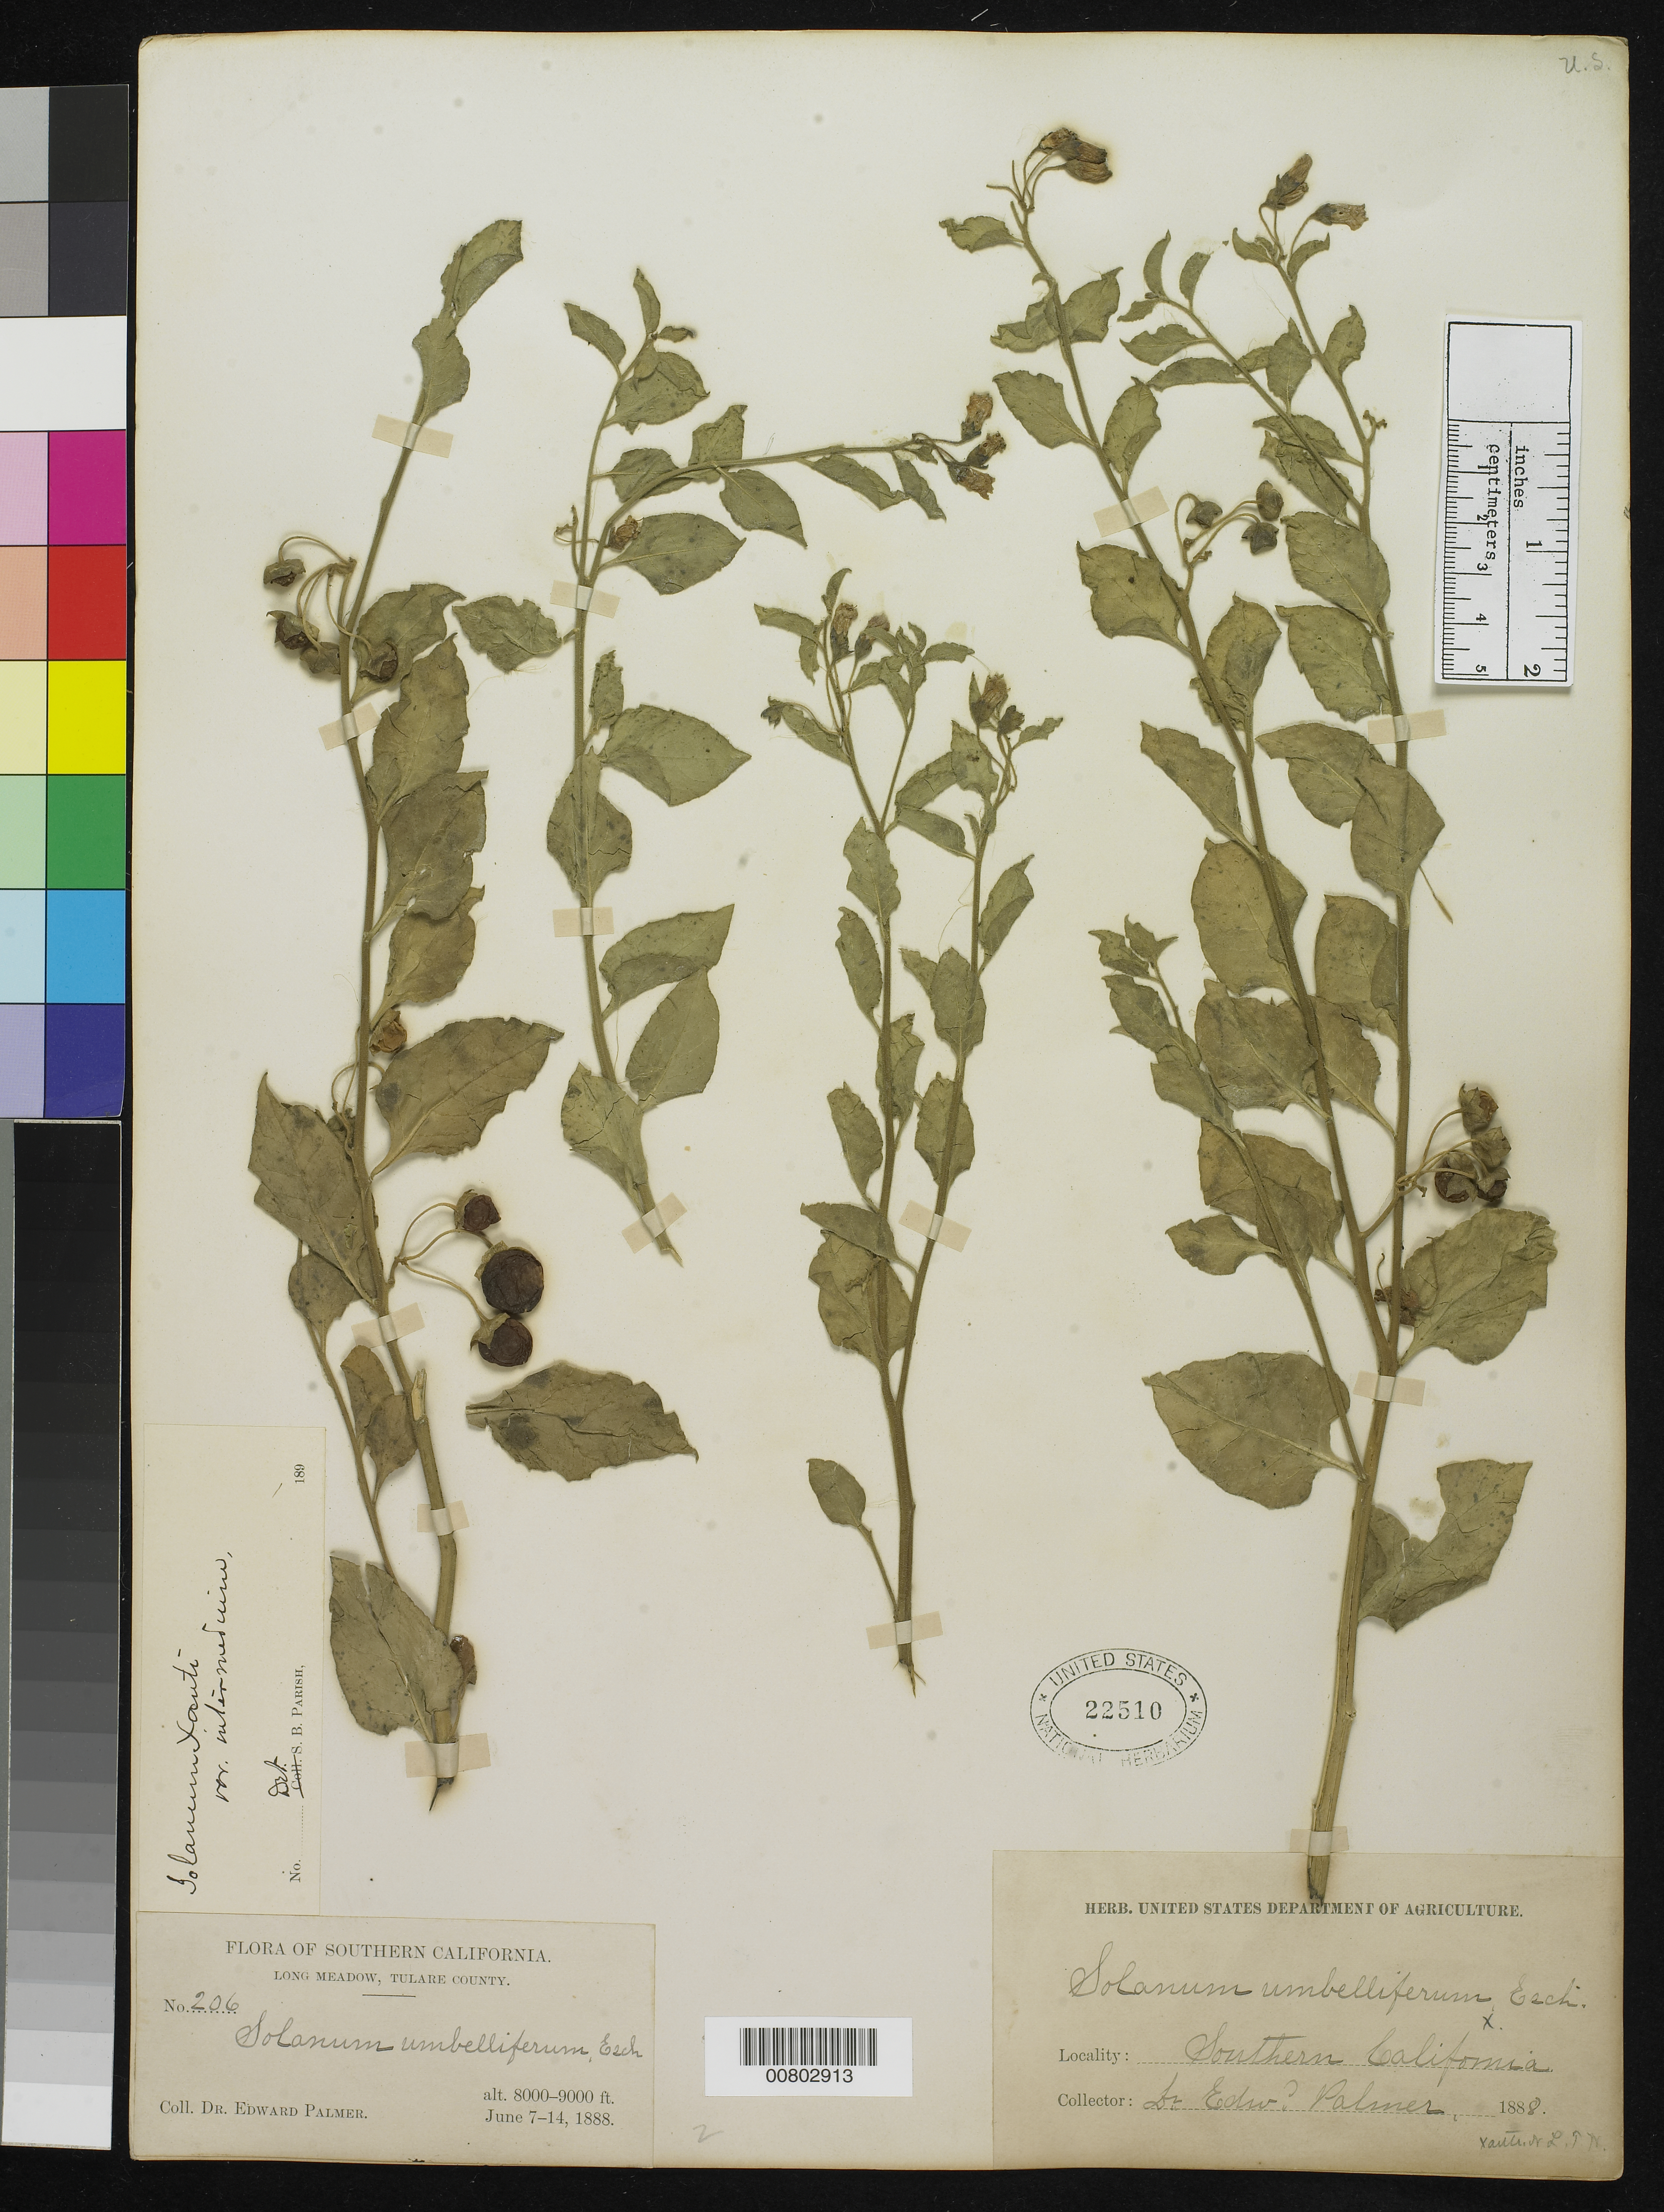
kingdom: Plantae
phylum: Tracheophyta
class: Magnoliopsida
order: Solanales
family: Solanaceae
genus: Solanum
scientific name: Solanum xanti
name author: A. Gray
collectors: E. Palmer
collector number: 206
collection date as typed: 07 Jun 1888 to 14 Jun 1888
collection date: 1888-06-07/1888-06-14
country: United States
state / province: California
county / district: Tulare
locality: Long Meadow, Tulare County, Southern California.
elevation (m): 2438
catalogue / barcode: US 22510